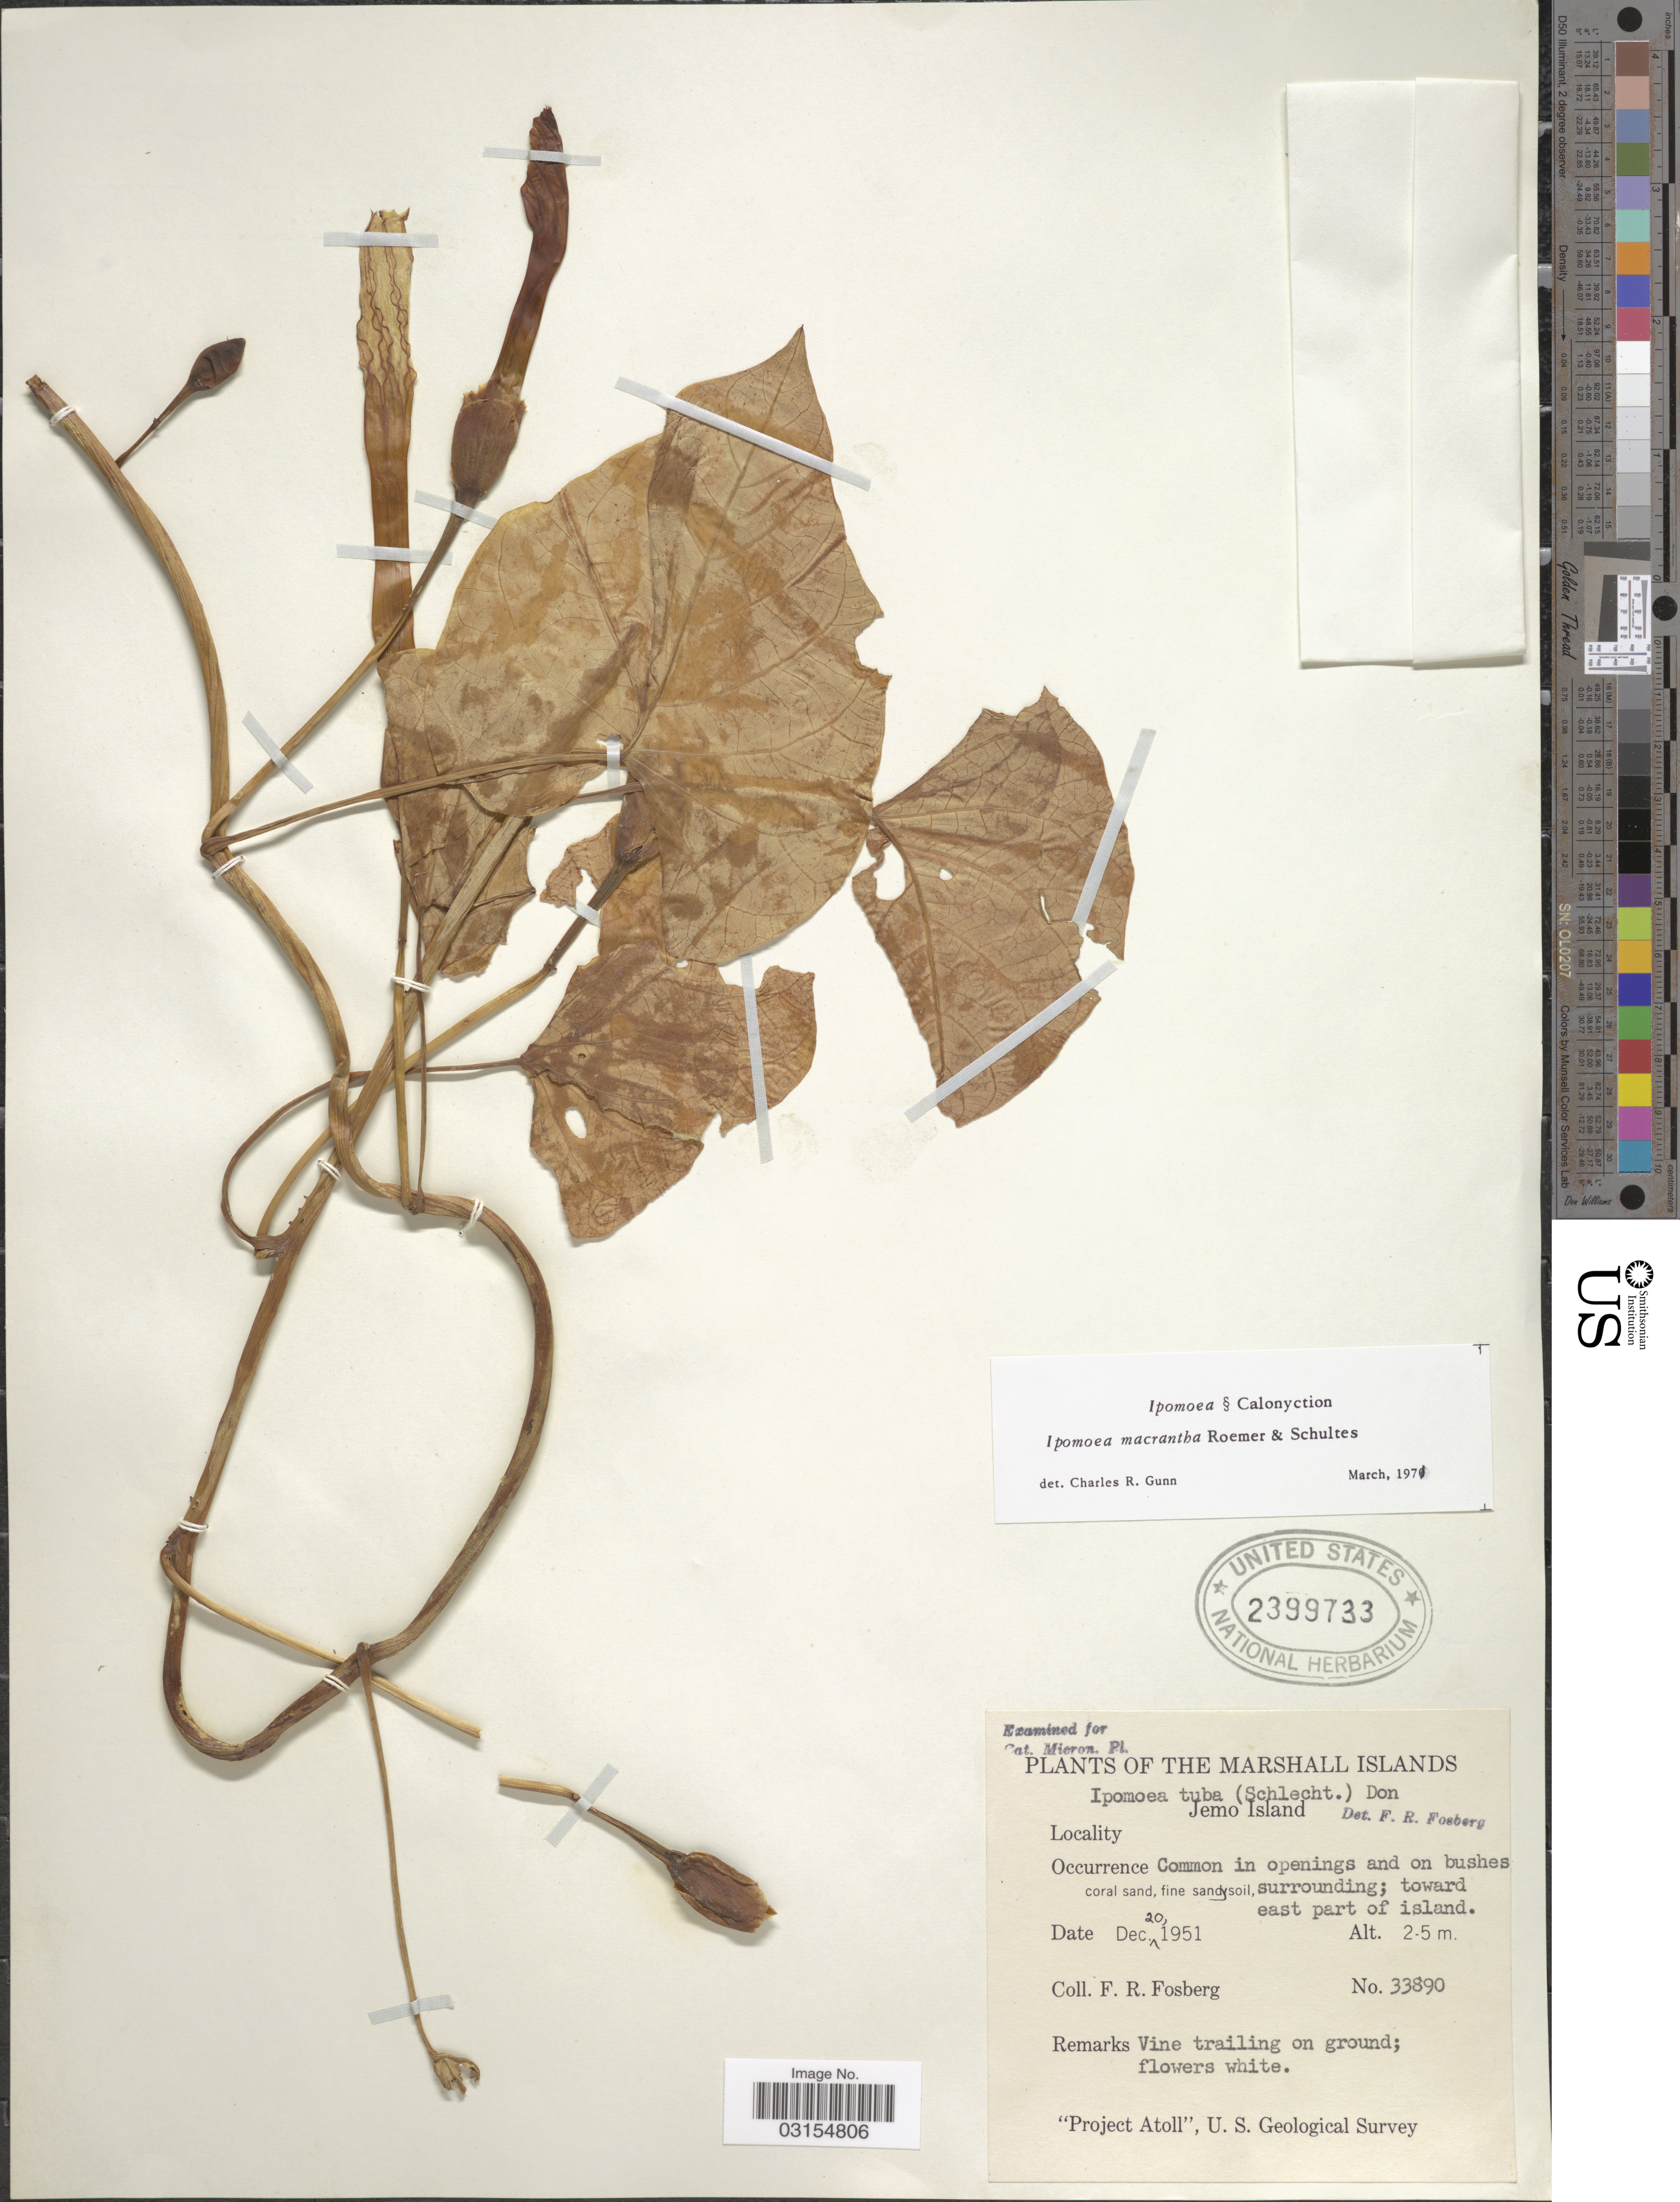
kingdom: Plantae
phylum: Tracheophyta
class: Magnoliopsida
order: Solanales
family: Convolvulaceae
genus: Ipomoea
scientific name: Ipomoea violacea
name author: L.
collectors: F. R. Fosberg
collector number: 33890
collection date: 1951-12-20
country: Marshall Islands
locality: Jemo Island, toward east part of island.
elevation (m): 2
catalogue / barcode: US 2399733